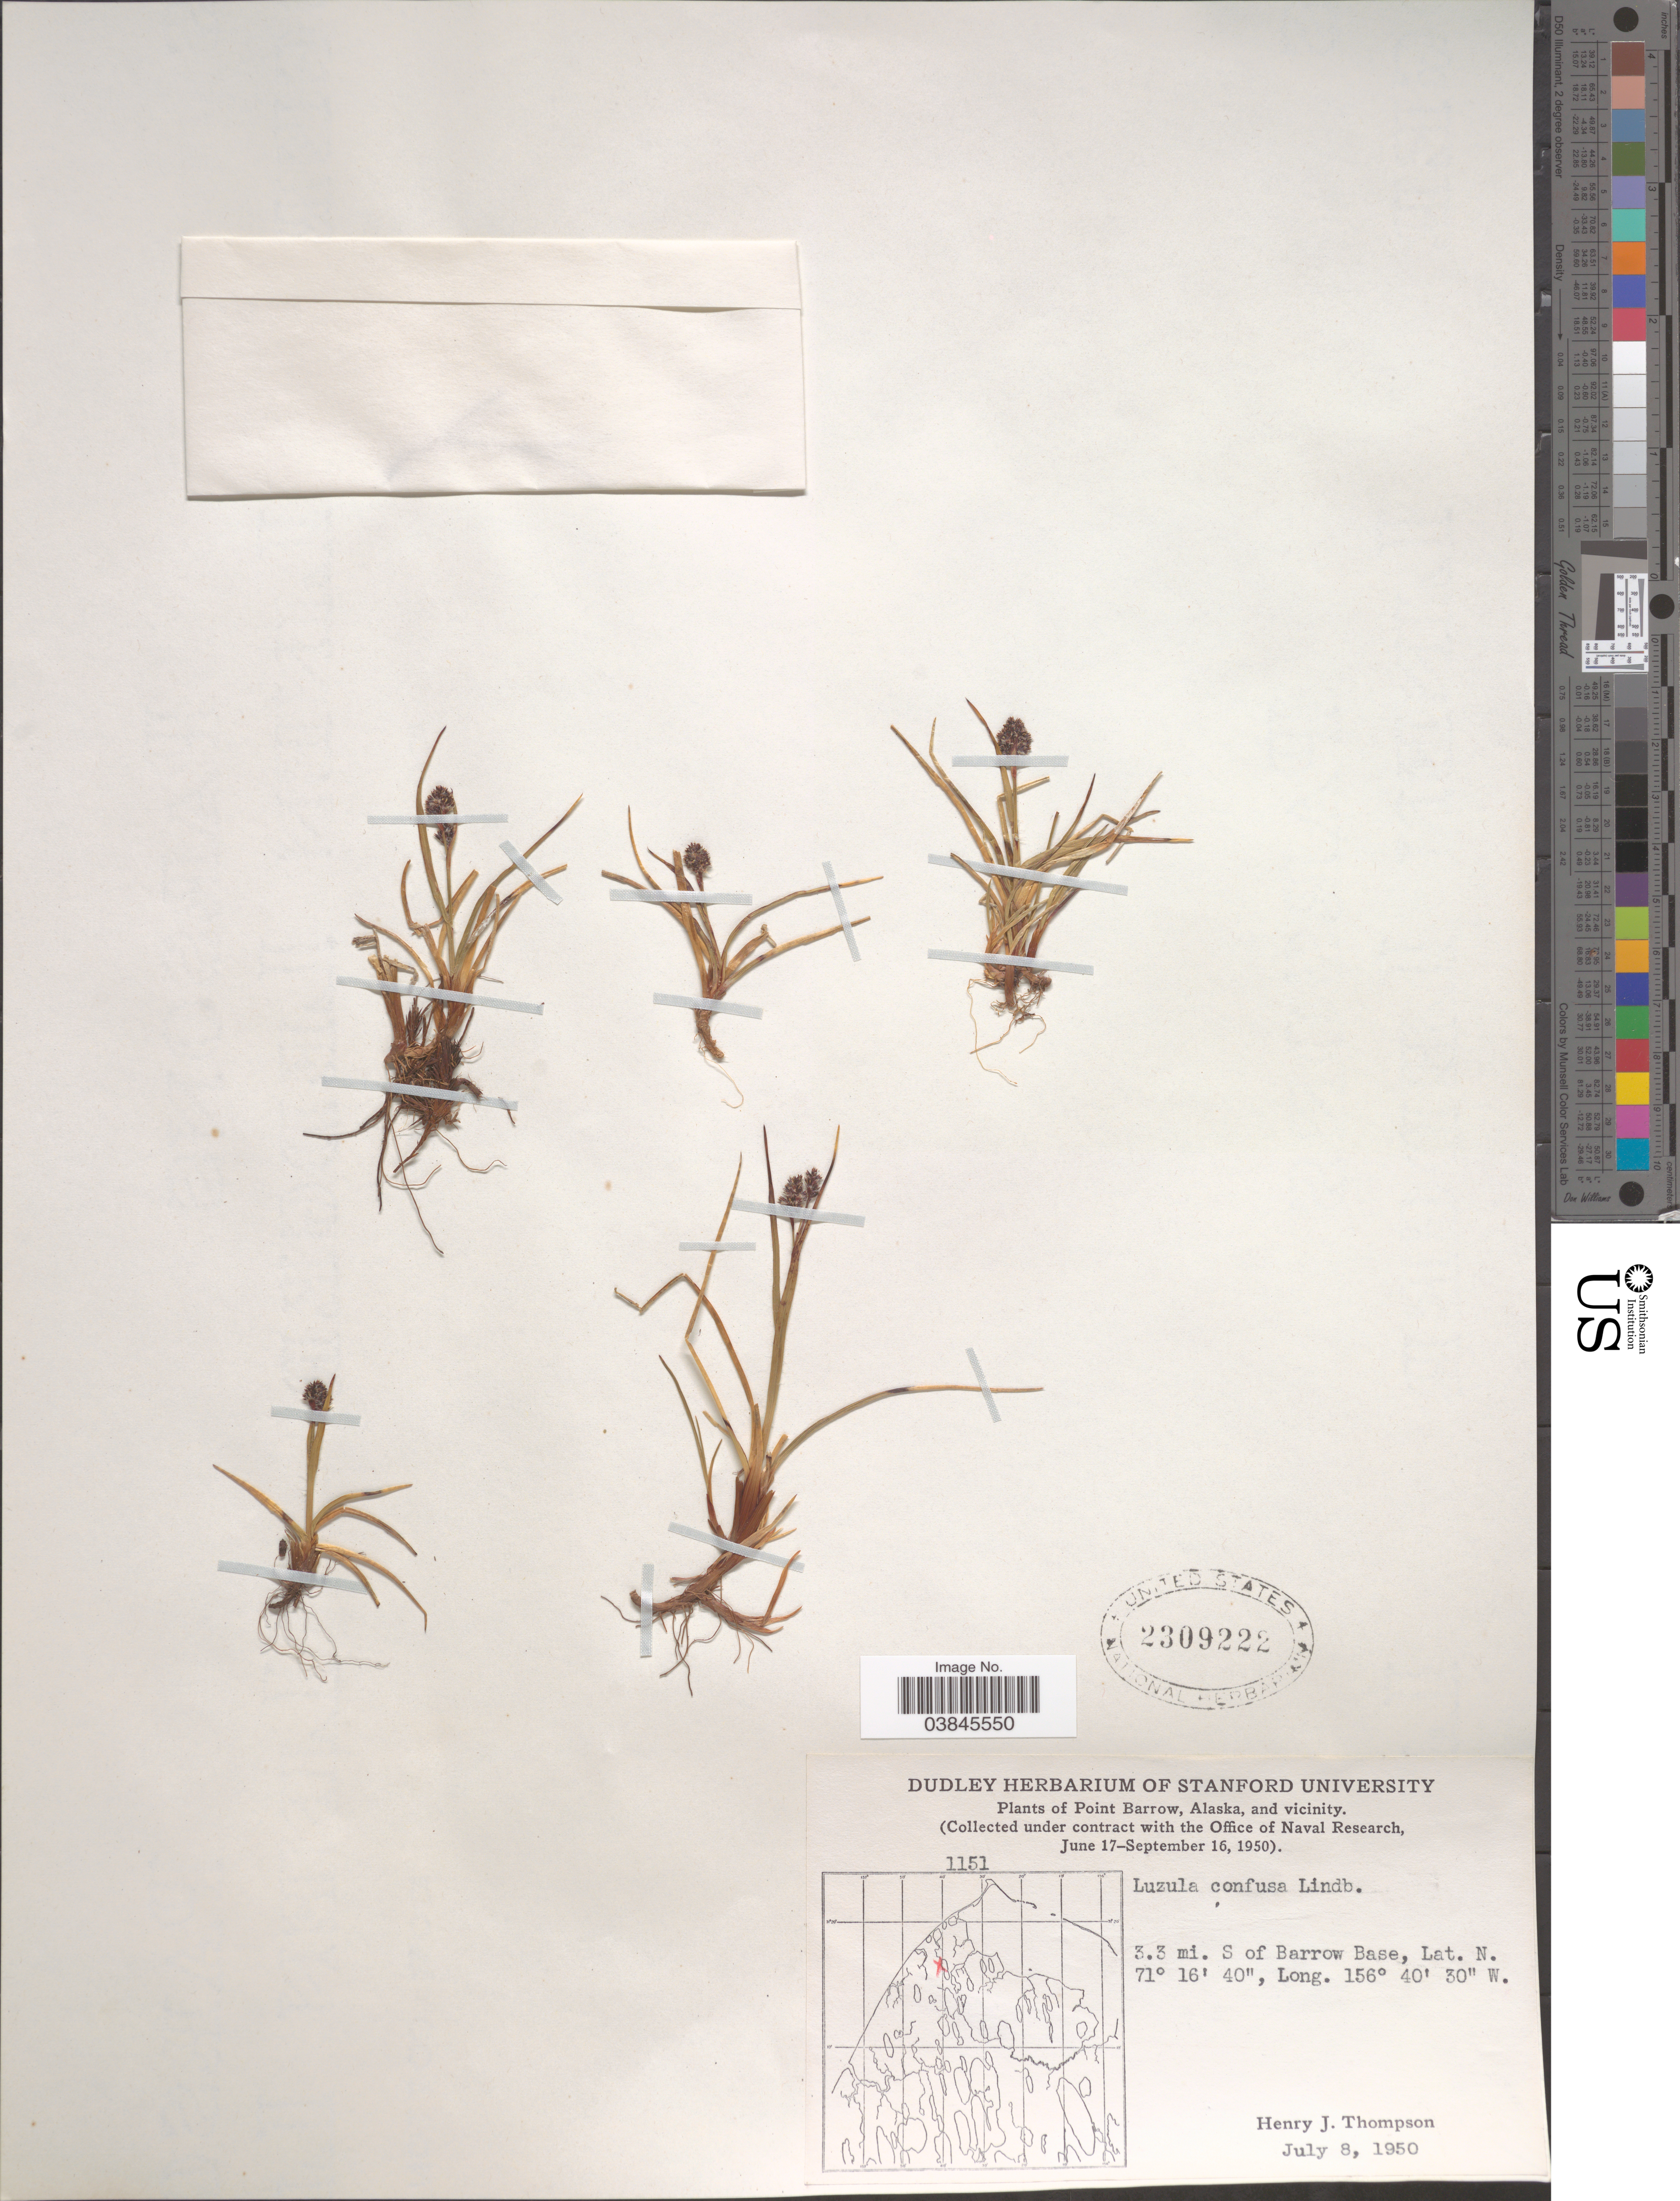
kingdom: Plantae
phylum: Tracheophyta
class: Liliopsida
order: Poales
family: Juncaceae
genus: Luzula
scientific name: Luzula confusa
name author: Lindeb.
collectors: H. J. Thompson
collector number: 1151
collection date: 1950-07-08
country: United States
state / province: Alaska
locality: Point Barrow, and vicinity. 3.3 mi. S of Barrow Base.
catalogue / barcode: US 2309222